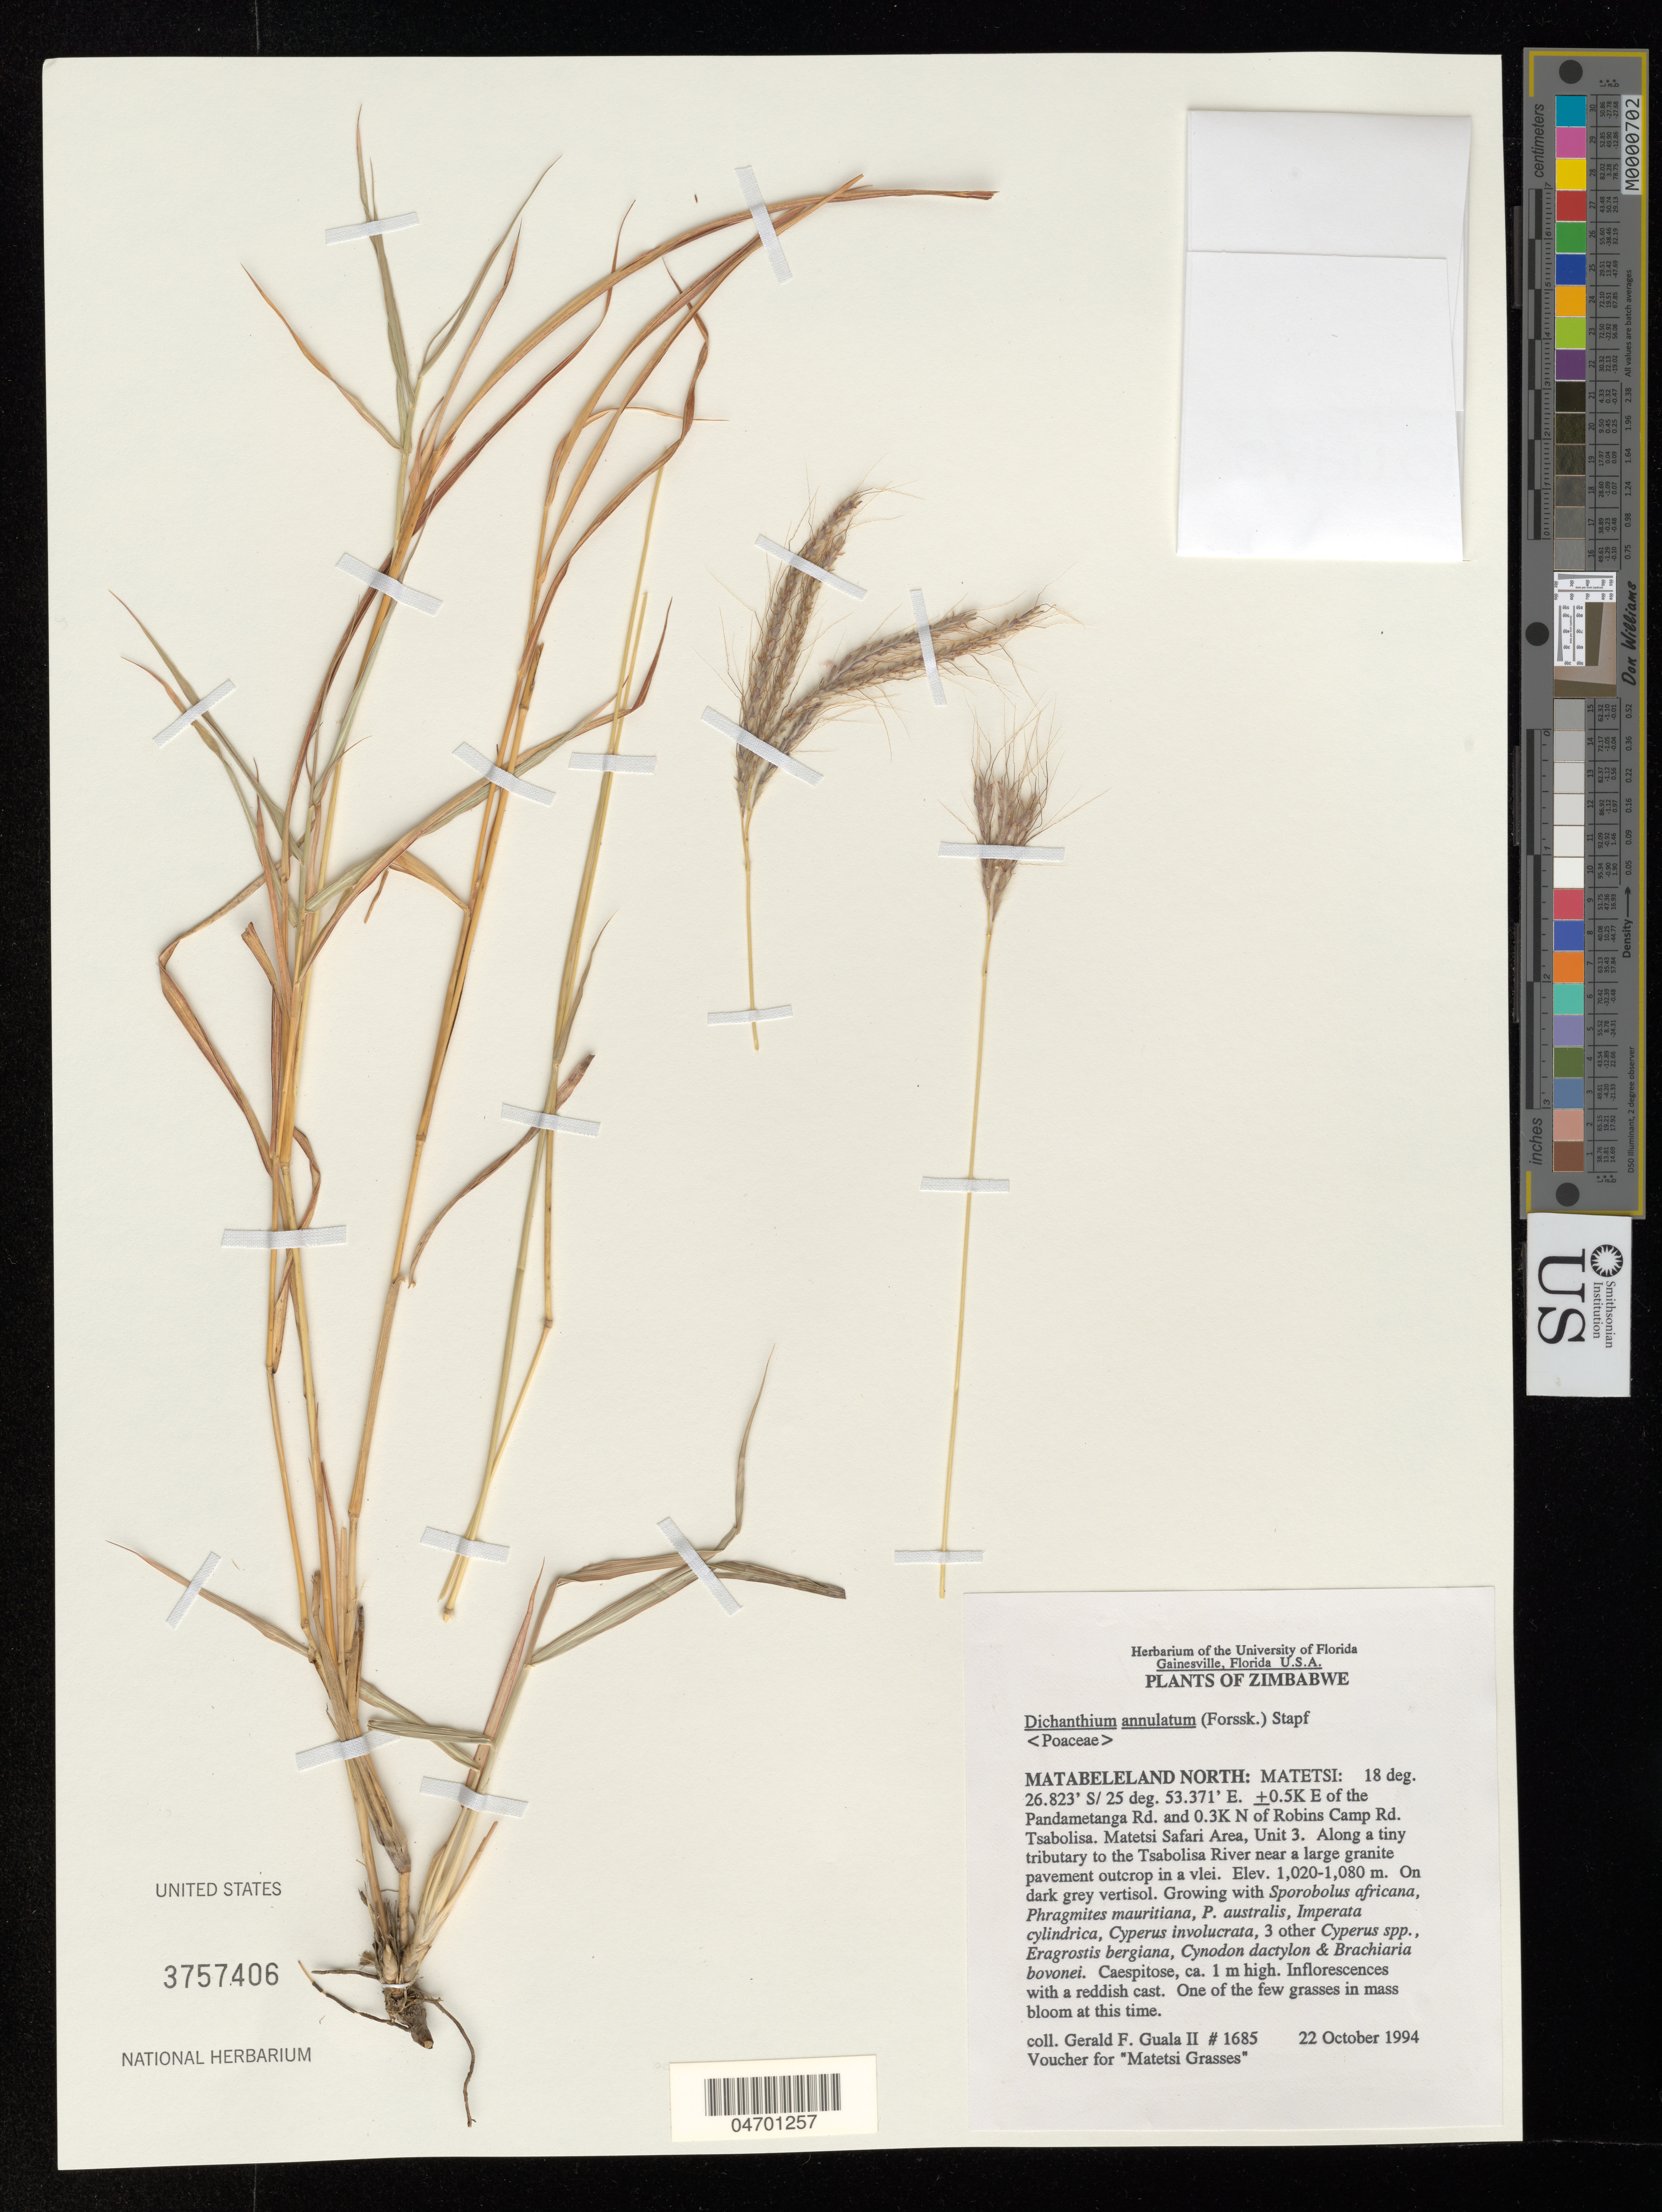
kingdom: Plantae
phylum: Tracheophyta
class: Liliopsida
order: Poales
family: Poaceae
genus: Dichanthium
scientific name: Dichanthium annulatum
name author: (Forssk.) Stapf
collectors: G. Guala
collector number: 1685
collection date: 1994-10-22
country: Zimbabwe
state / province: Matabeleland North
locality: Matetsi: ±0.5K E of the Pandametanga Rd. and 0.3K N of Robins Camp Rd. Tsabolisa. Matetsi Safari Area, Unit 3. Along a tiny tributary to the Tsabolisa River near a large granite pavement outcrop in a vlei.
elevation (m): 1020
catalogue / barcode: US 3757406